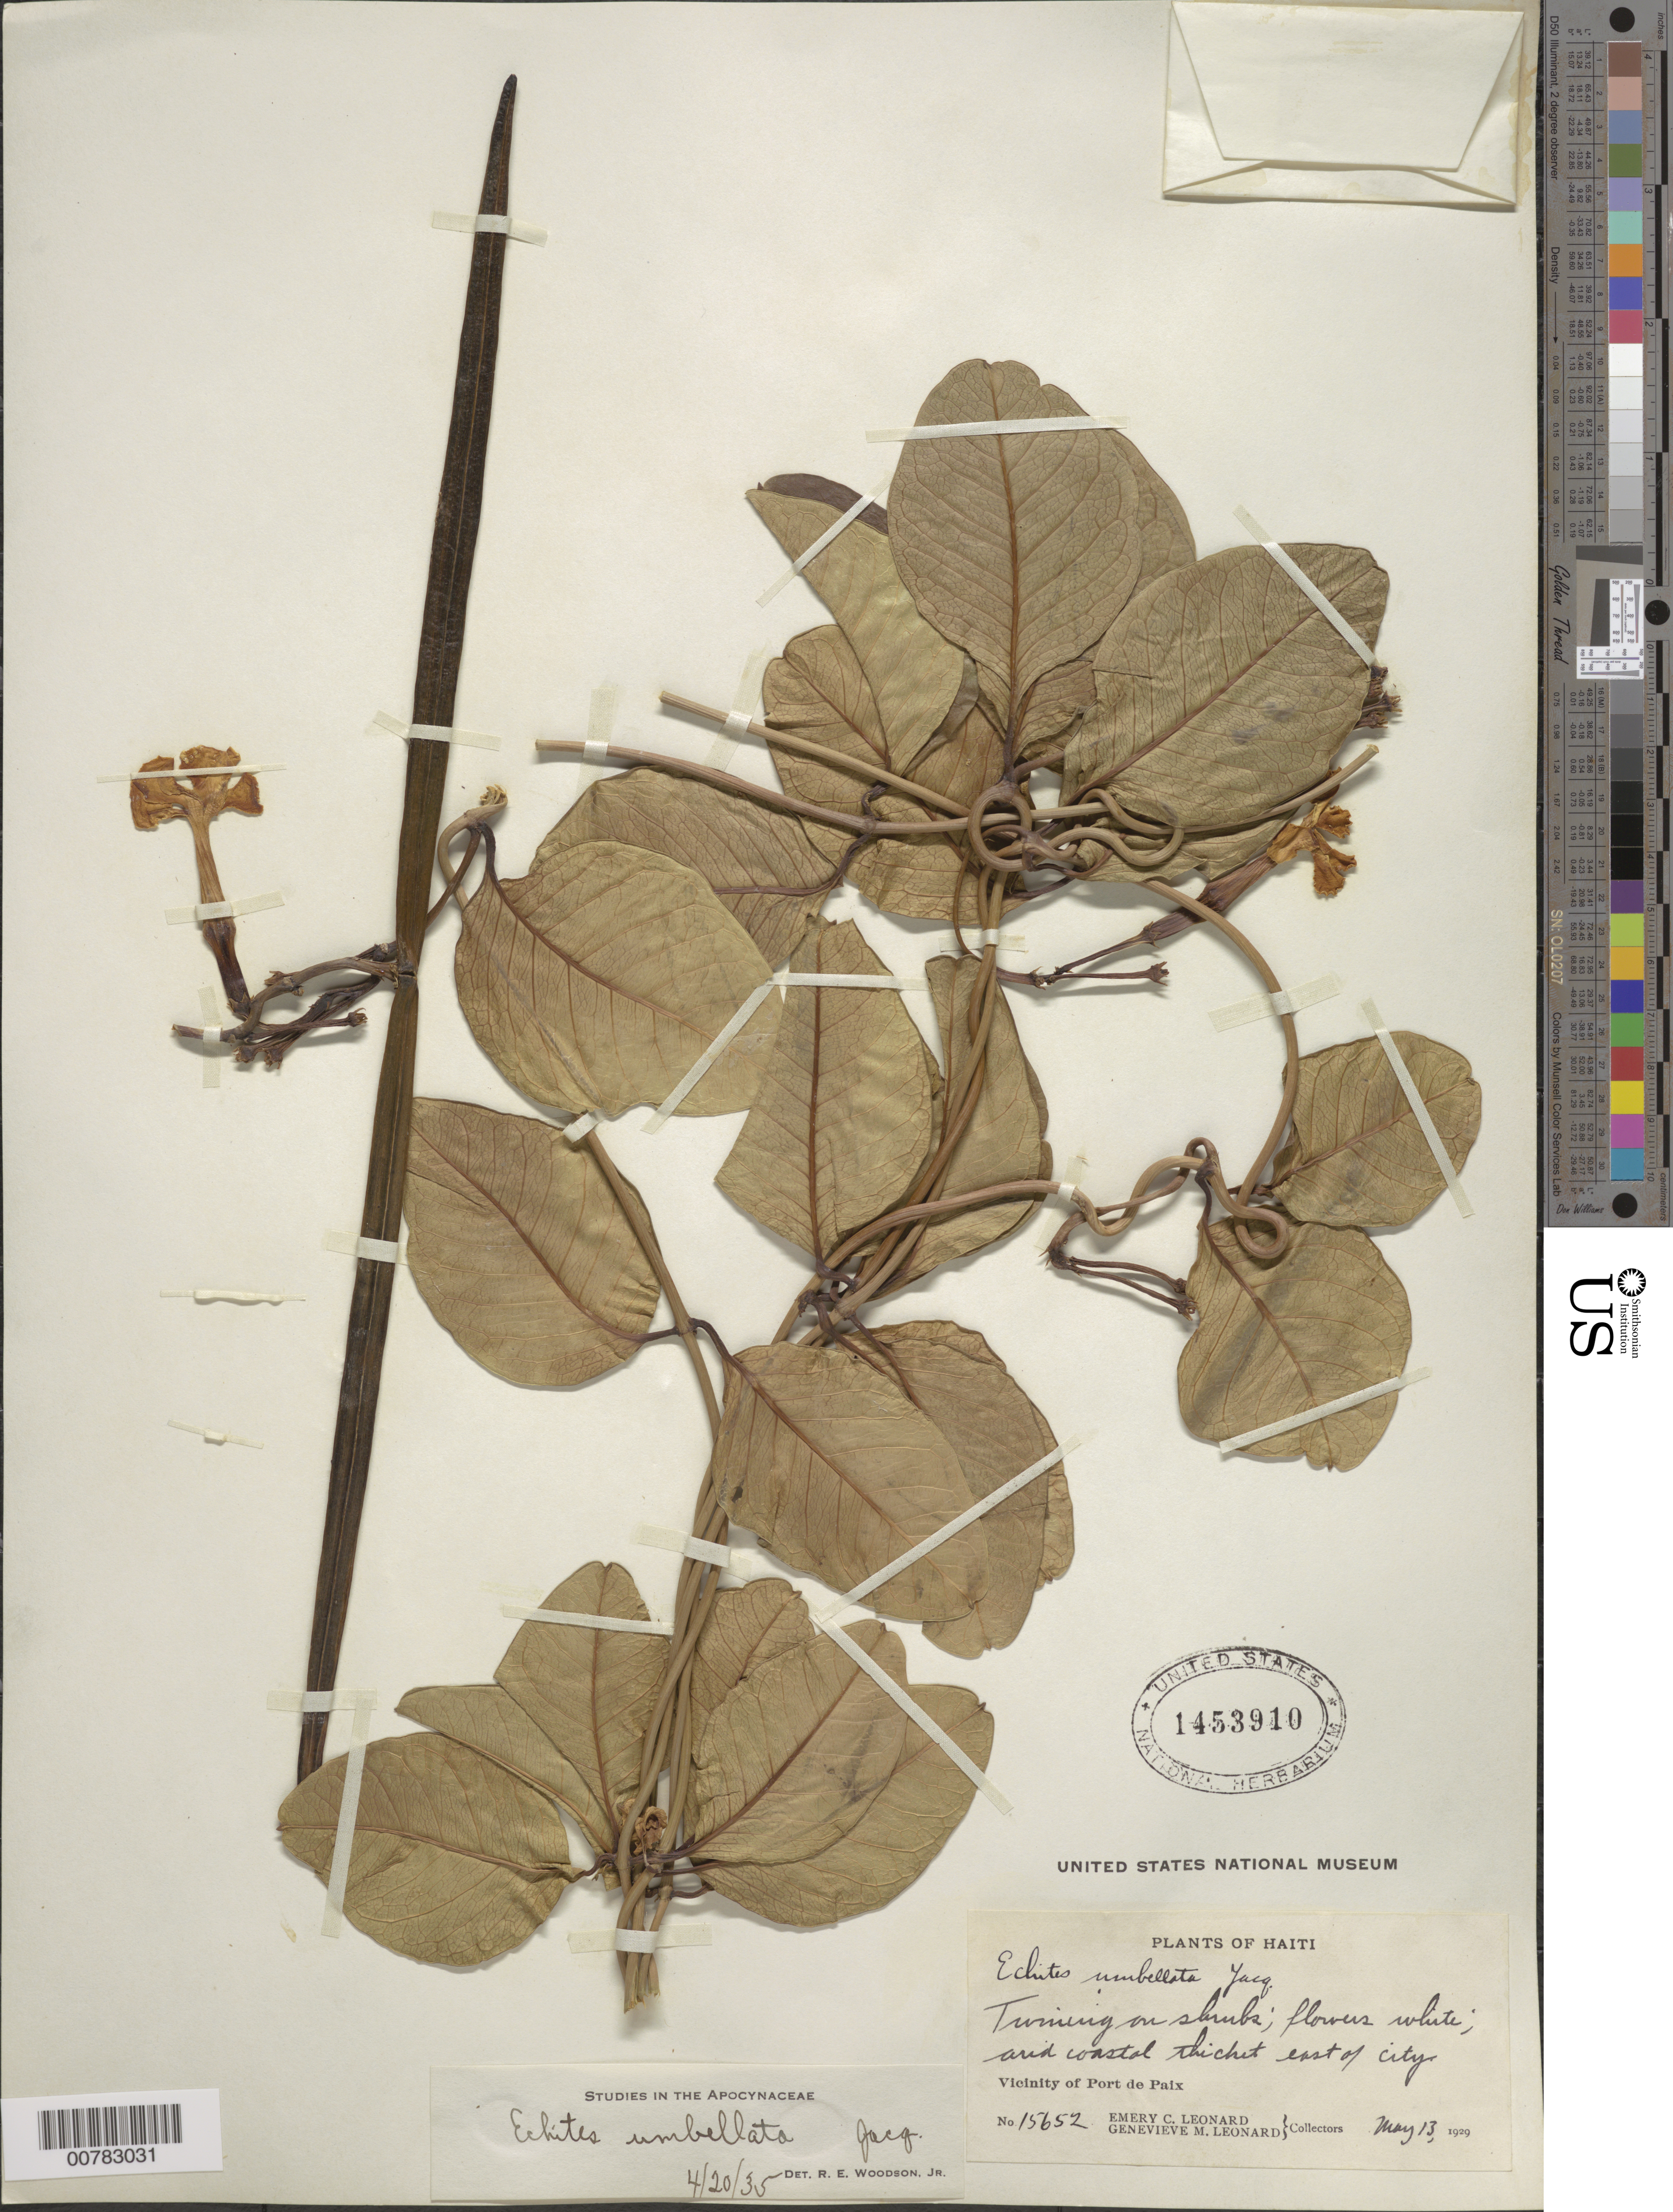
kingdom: Plantae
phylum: Tracheophyta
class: Magnoliopsida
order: Gentianales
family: Apocynaceae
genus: Echites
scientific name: Echites umbellatus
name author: Jacq.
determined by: Woodson, R. E., Jr.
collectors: E. C. Leonard & G. M. Leonard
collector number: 15652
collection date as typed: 13 May 1929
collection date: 1929-05-13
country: Haiti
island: Hispaniola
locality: Vicinity of Port de Paix, east of city.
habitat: Arid coastal thicket.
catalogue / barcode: US 1453910